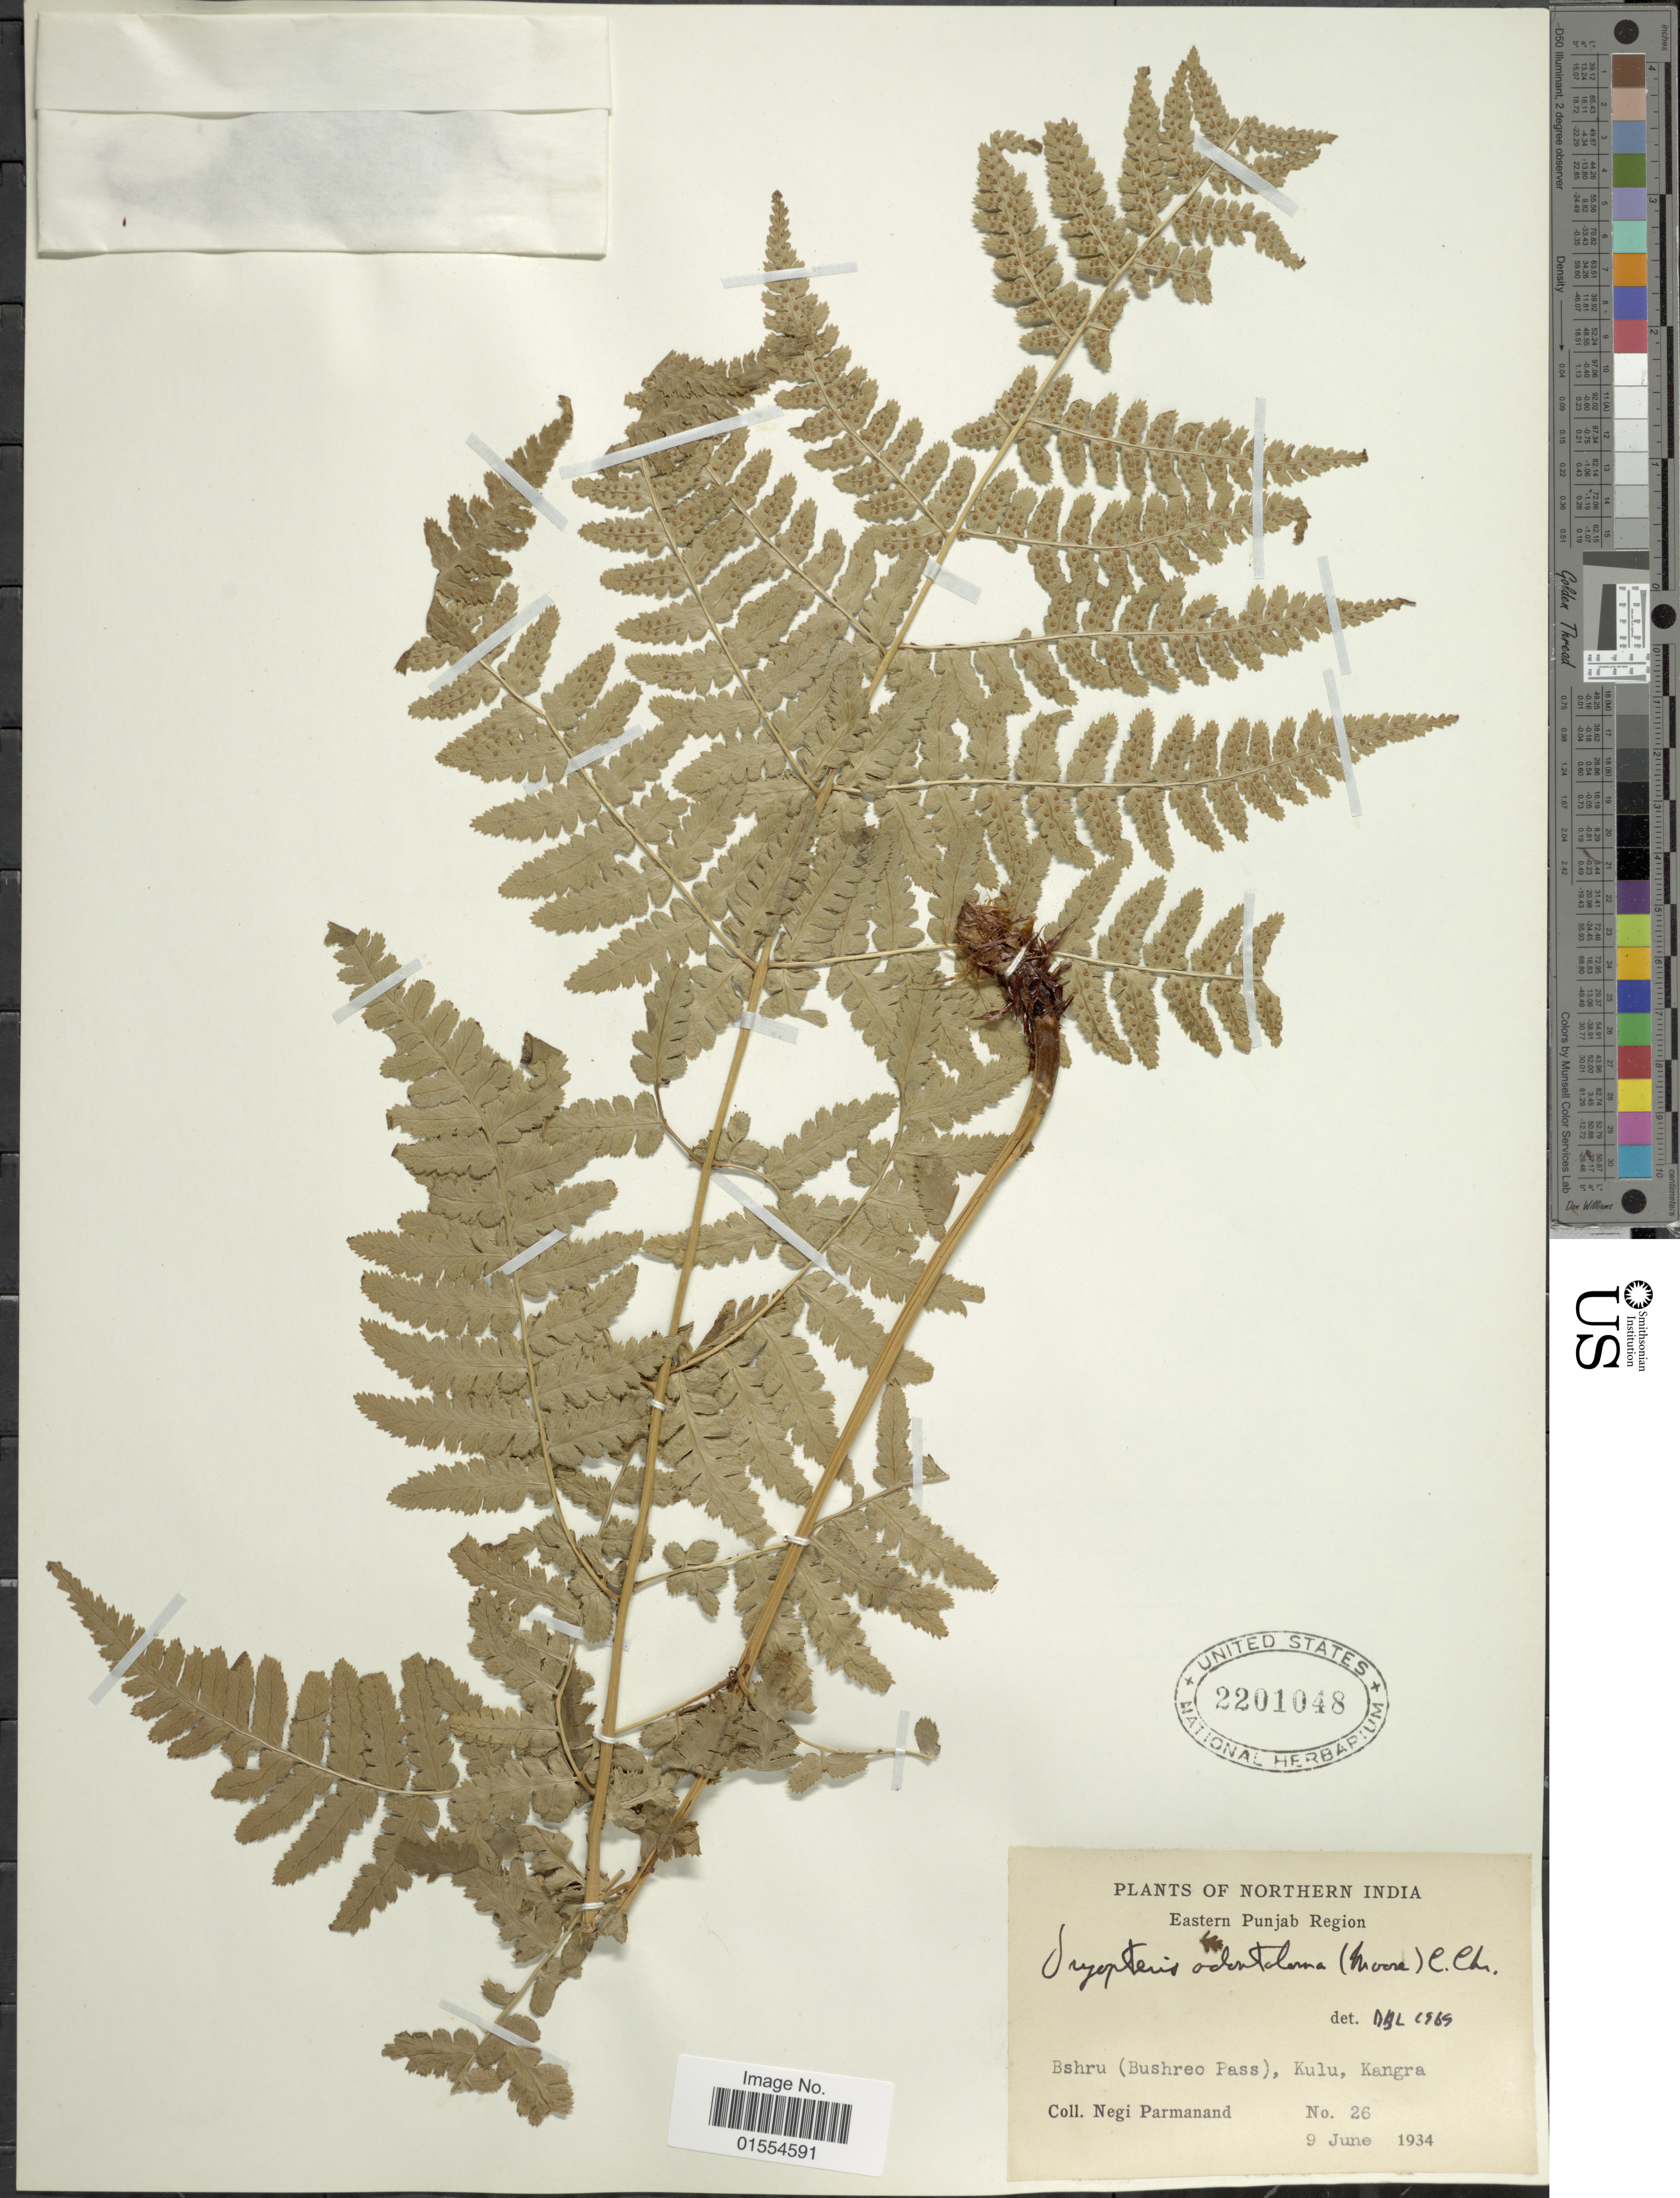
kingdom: Plantae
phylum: Tracheophyta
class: Polypodiopsida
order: Polypodiales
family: Dryopteridaceae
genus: Dryopteris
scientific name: Dryopteris odontoloma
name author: (Bedd.) C. Chr.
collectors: N. Parmanand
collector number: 26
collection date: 1934-06-09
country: India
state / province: Himachal Pradesh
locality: Northern India, Eastern Punjab Region, Bshru (Bushreo Pass), Kulu, Kangra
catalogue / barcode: US 2201048